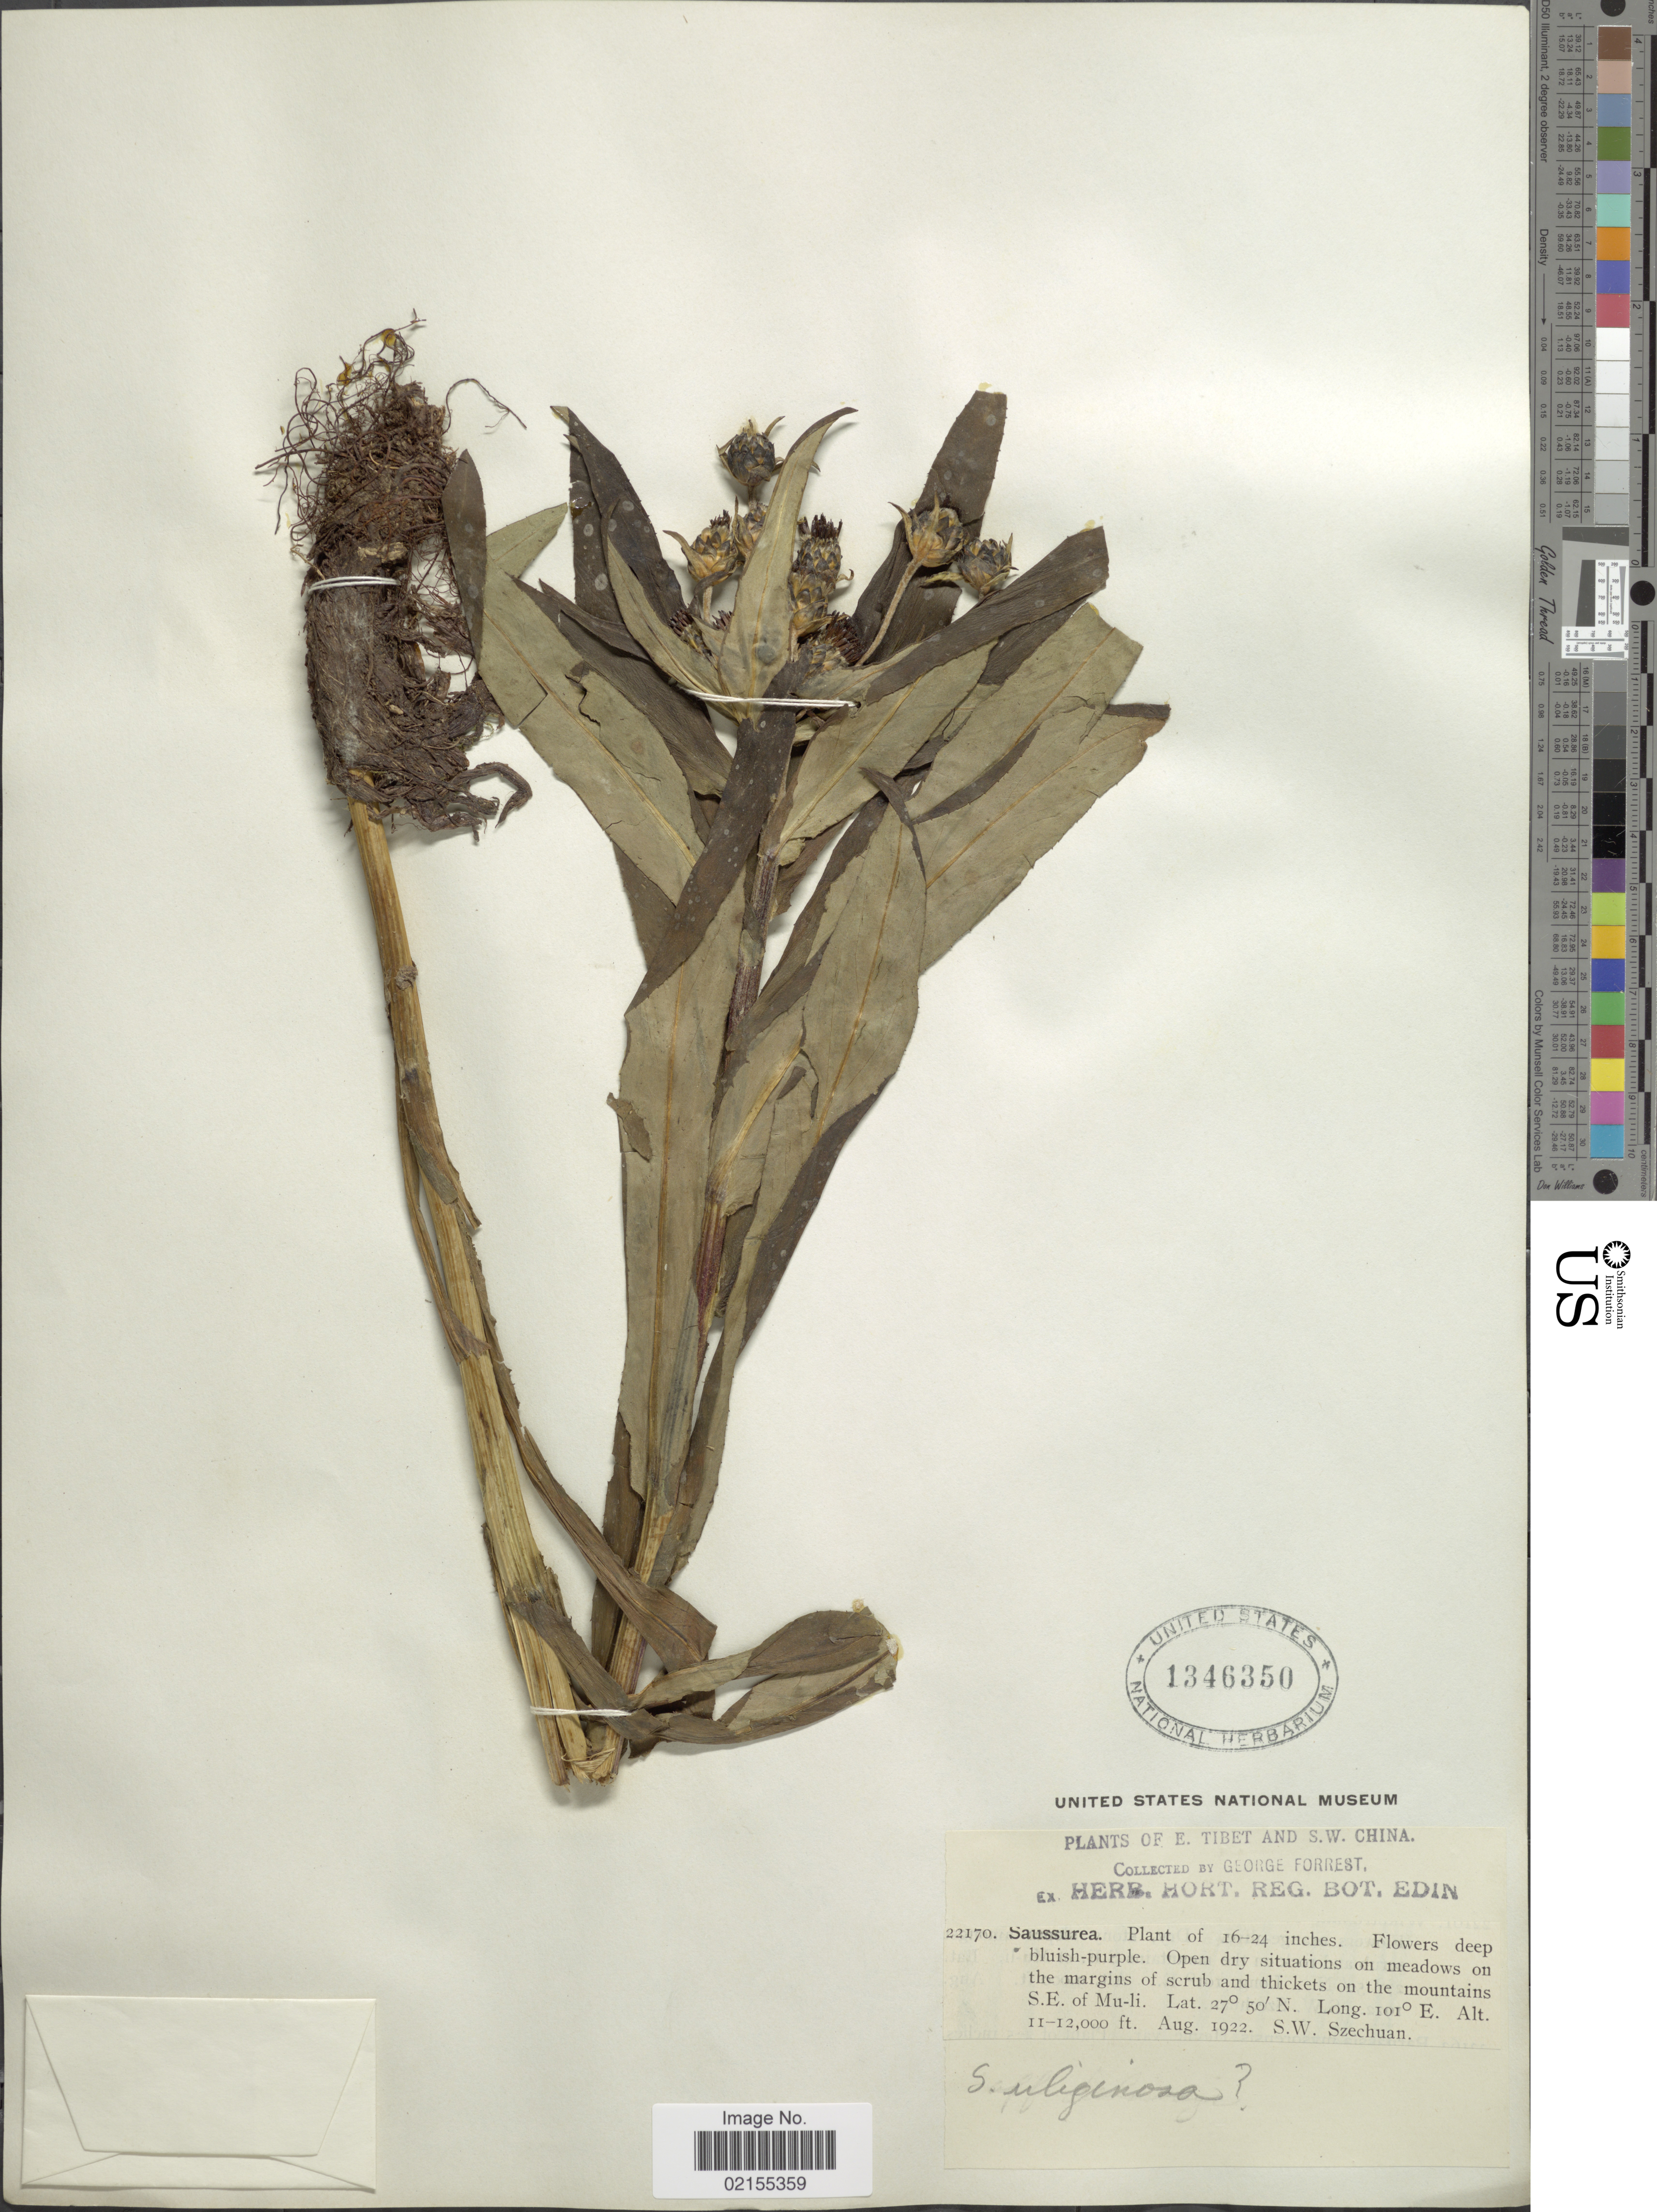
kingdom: Plantae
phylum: Tracheophyta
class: Magnoliopsida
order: Asterales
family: Asteraceae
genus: Saussurea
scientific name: Saussurea uliginosa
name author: Hand.-Mazz.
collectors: G. Forrest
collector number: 22170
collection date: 1922-08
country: China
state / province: Sichuan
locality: Mountains S. E. of Mu-li, S. W. Szechuan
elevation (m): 3353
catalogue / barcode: US 1346350